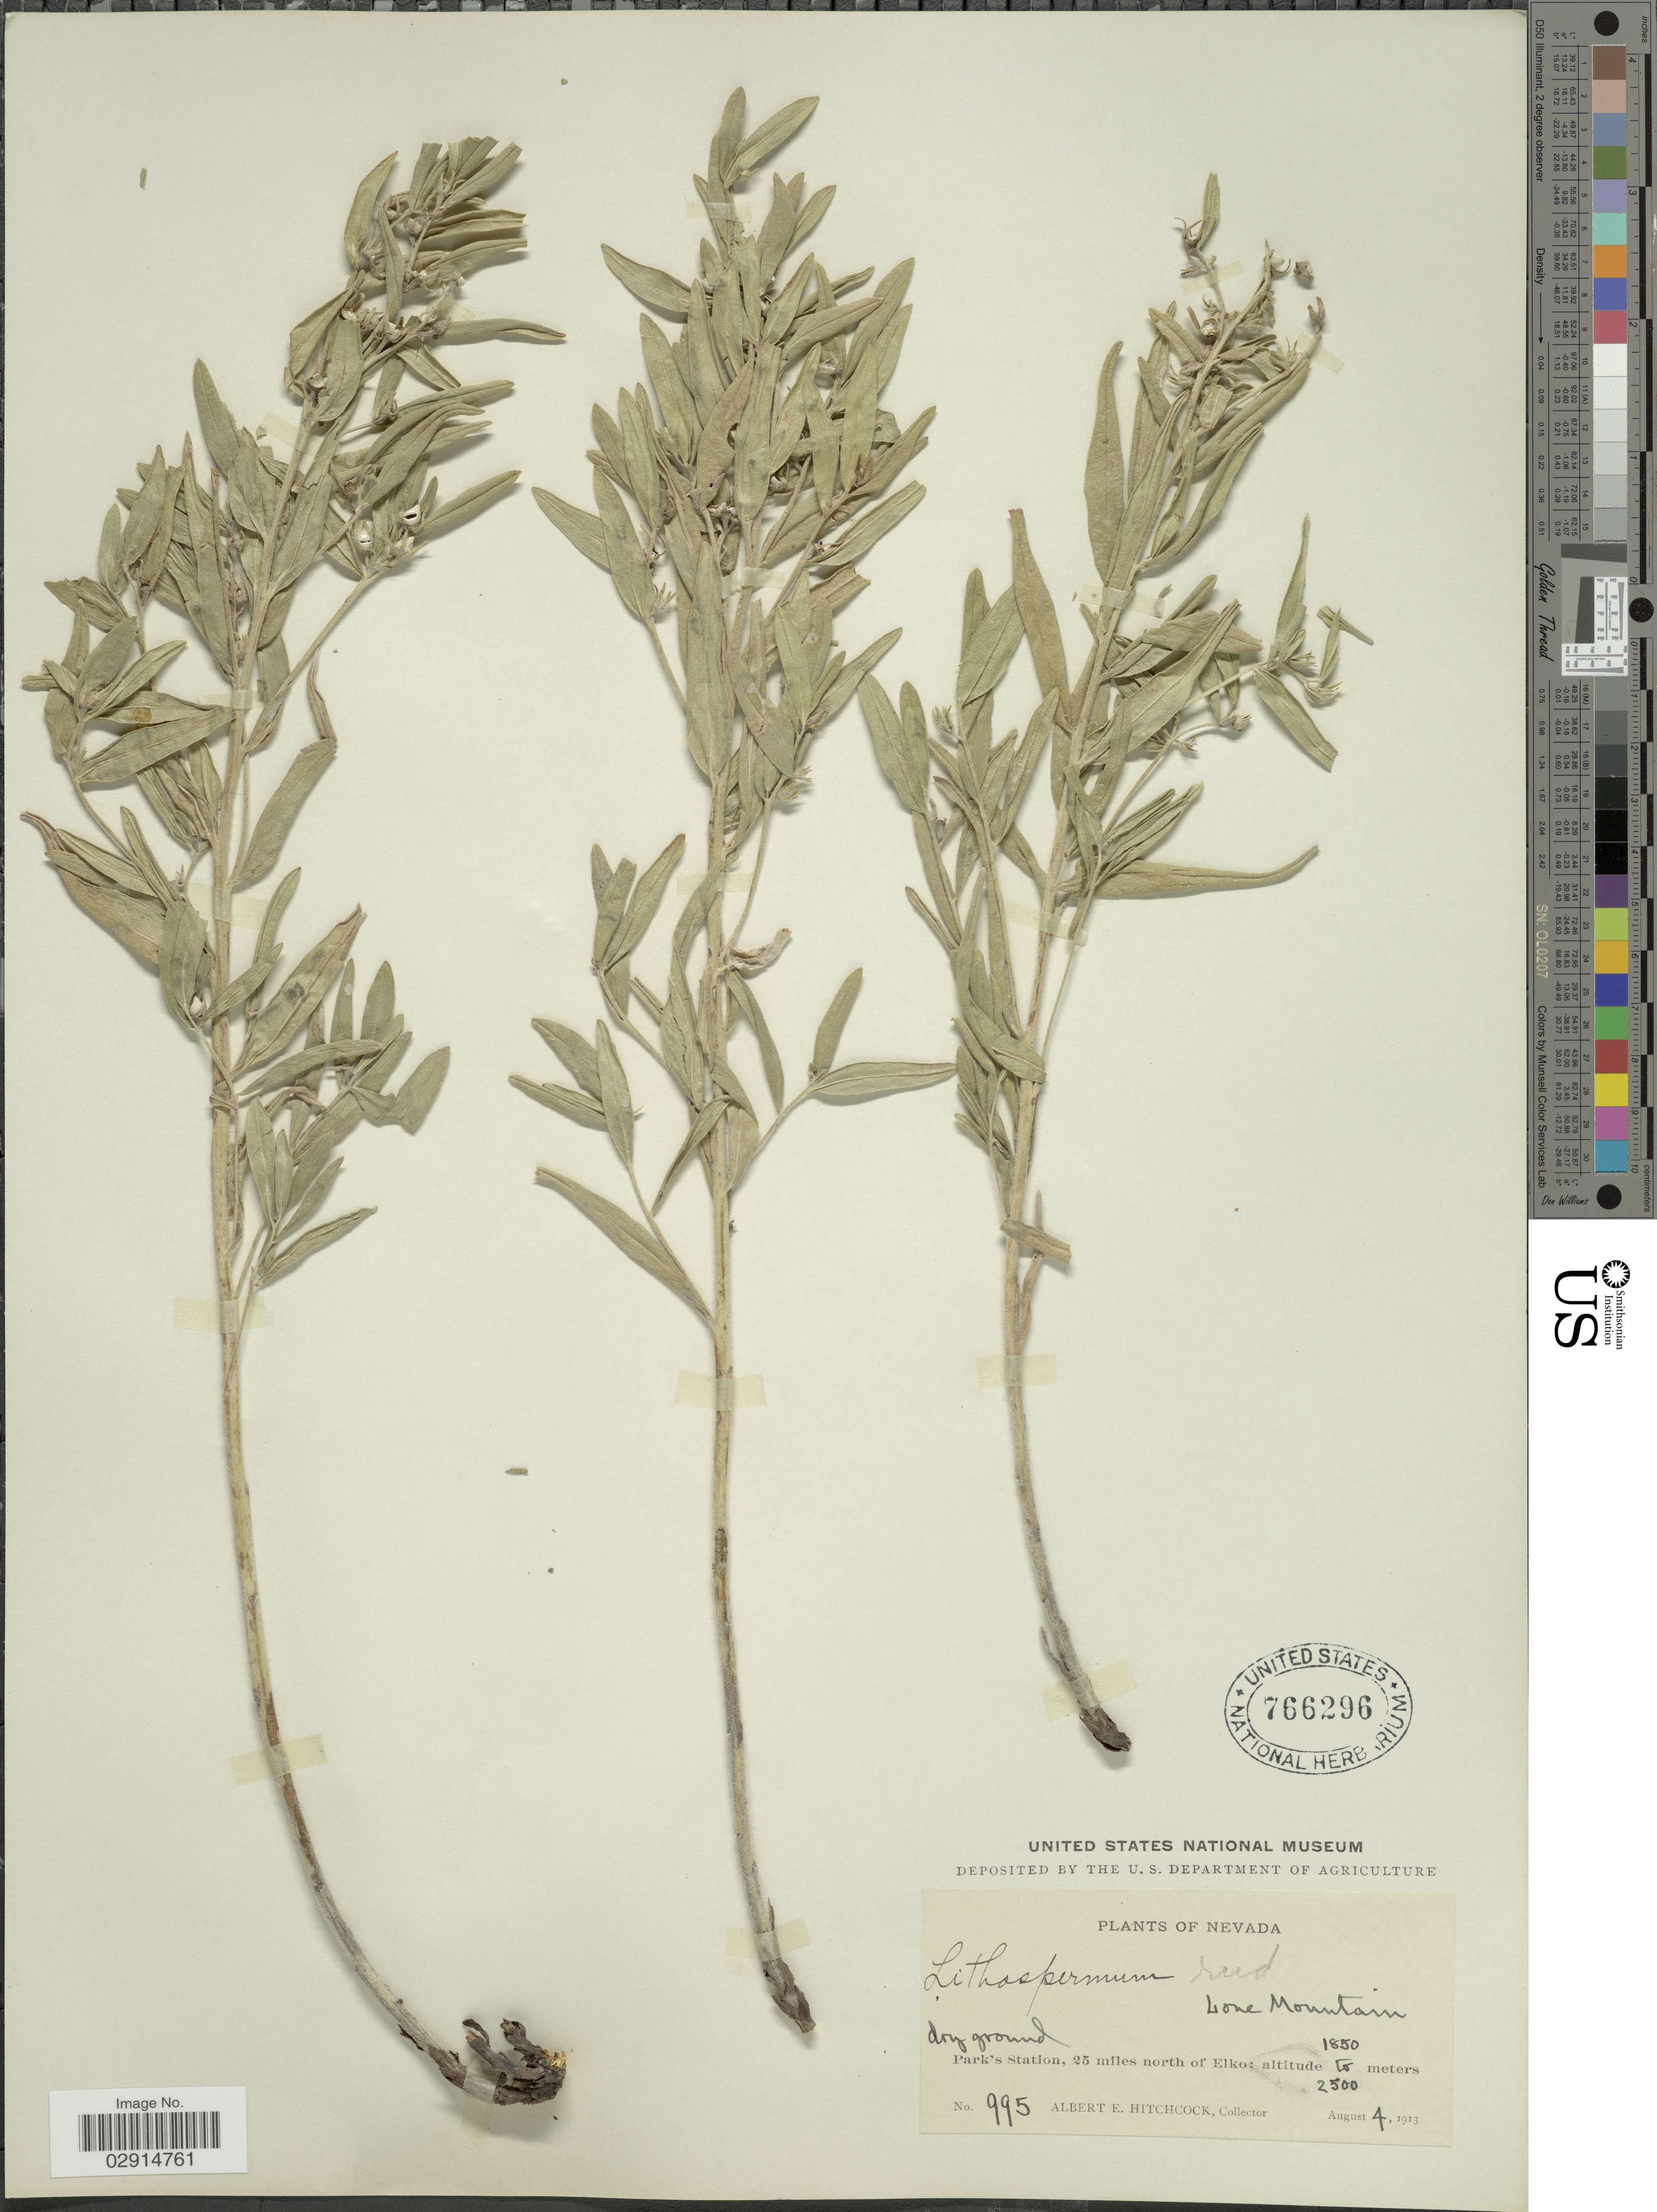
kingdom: Plantae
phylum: Tracheophyta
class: Magnoliopsida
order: Boraginales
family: Boraginaceae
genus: Lithospermum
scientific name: Lithospermum ruderale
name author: Douglas ex Lehm.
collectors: A. Hitchcock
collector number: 995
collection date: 1913-08-04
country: United States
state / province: Nevada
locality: Dry ground, Park's Station, 25 miles